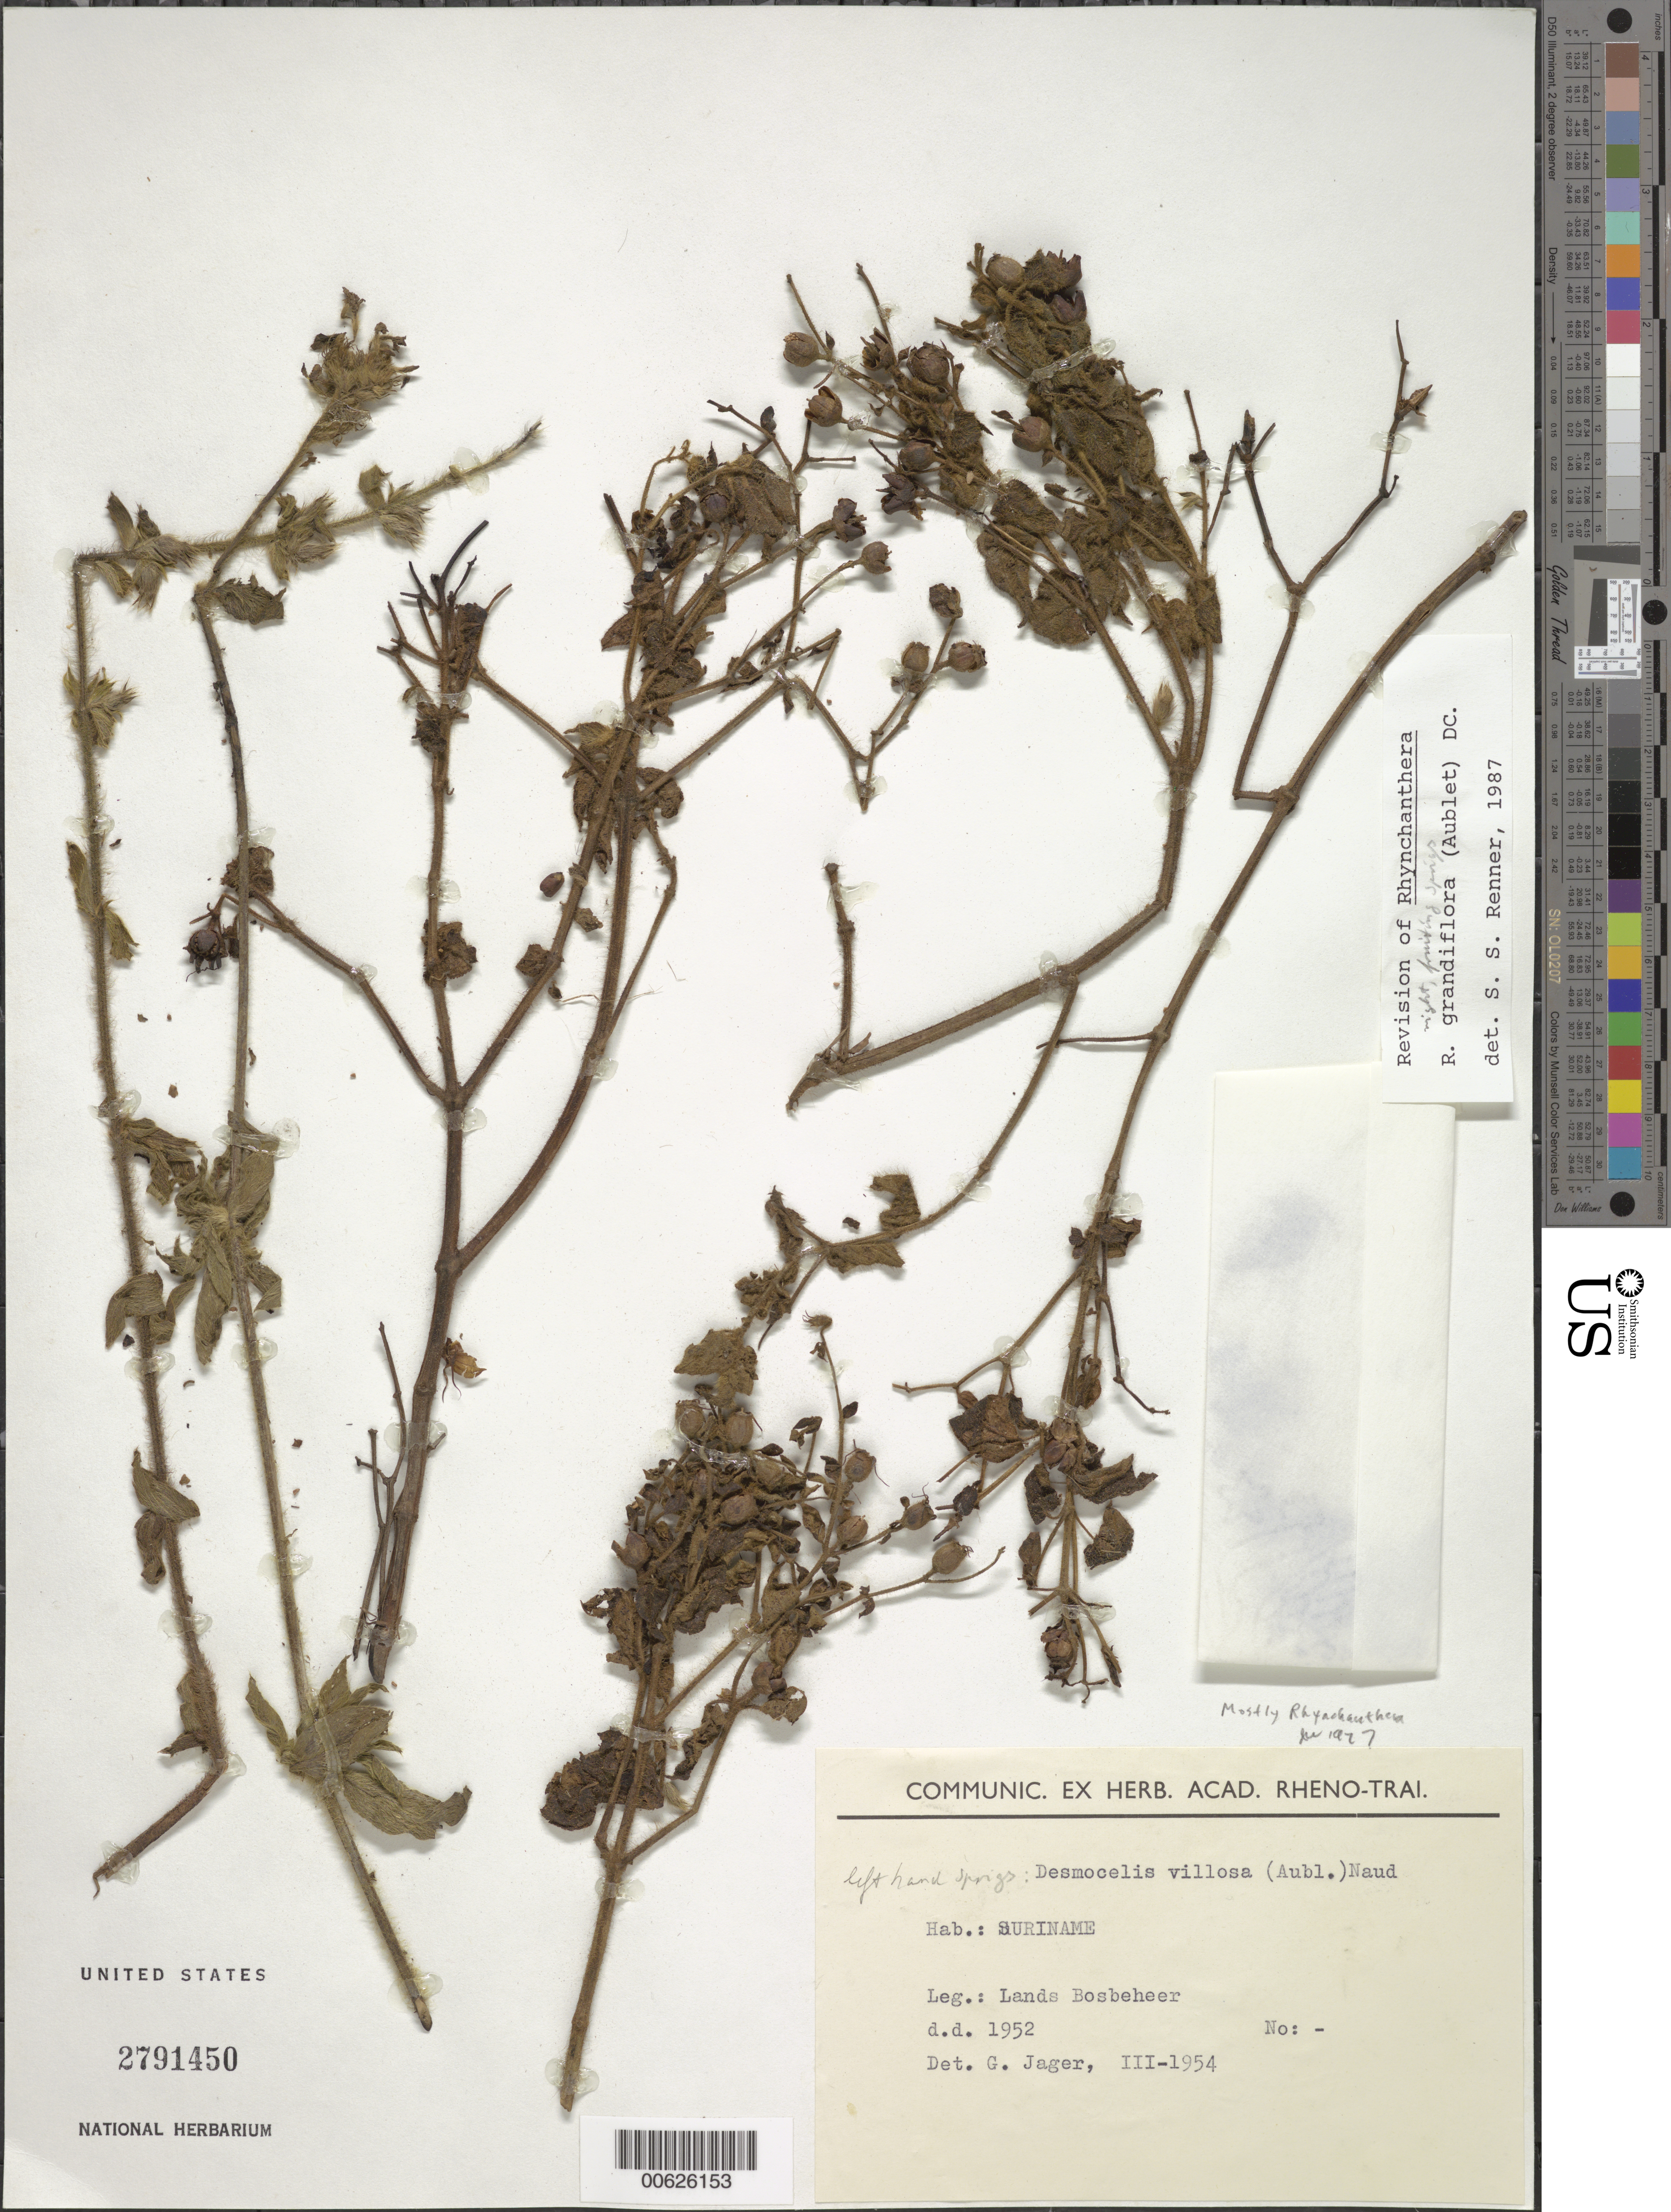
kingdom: Plantae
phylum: Tracheophyta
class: Magnoliopsida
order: Myrtales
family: Melastomataceae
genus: Rhynchanthera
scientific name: Rhynchanthera grandiflora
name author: (Aubl.) DC.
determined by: Renner, S. S.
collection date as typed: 1952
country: Suriname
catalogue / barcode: US 2791450